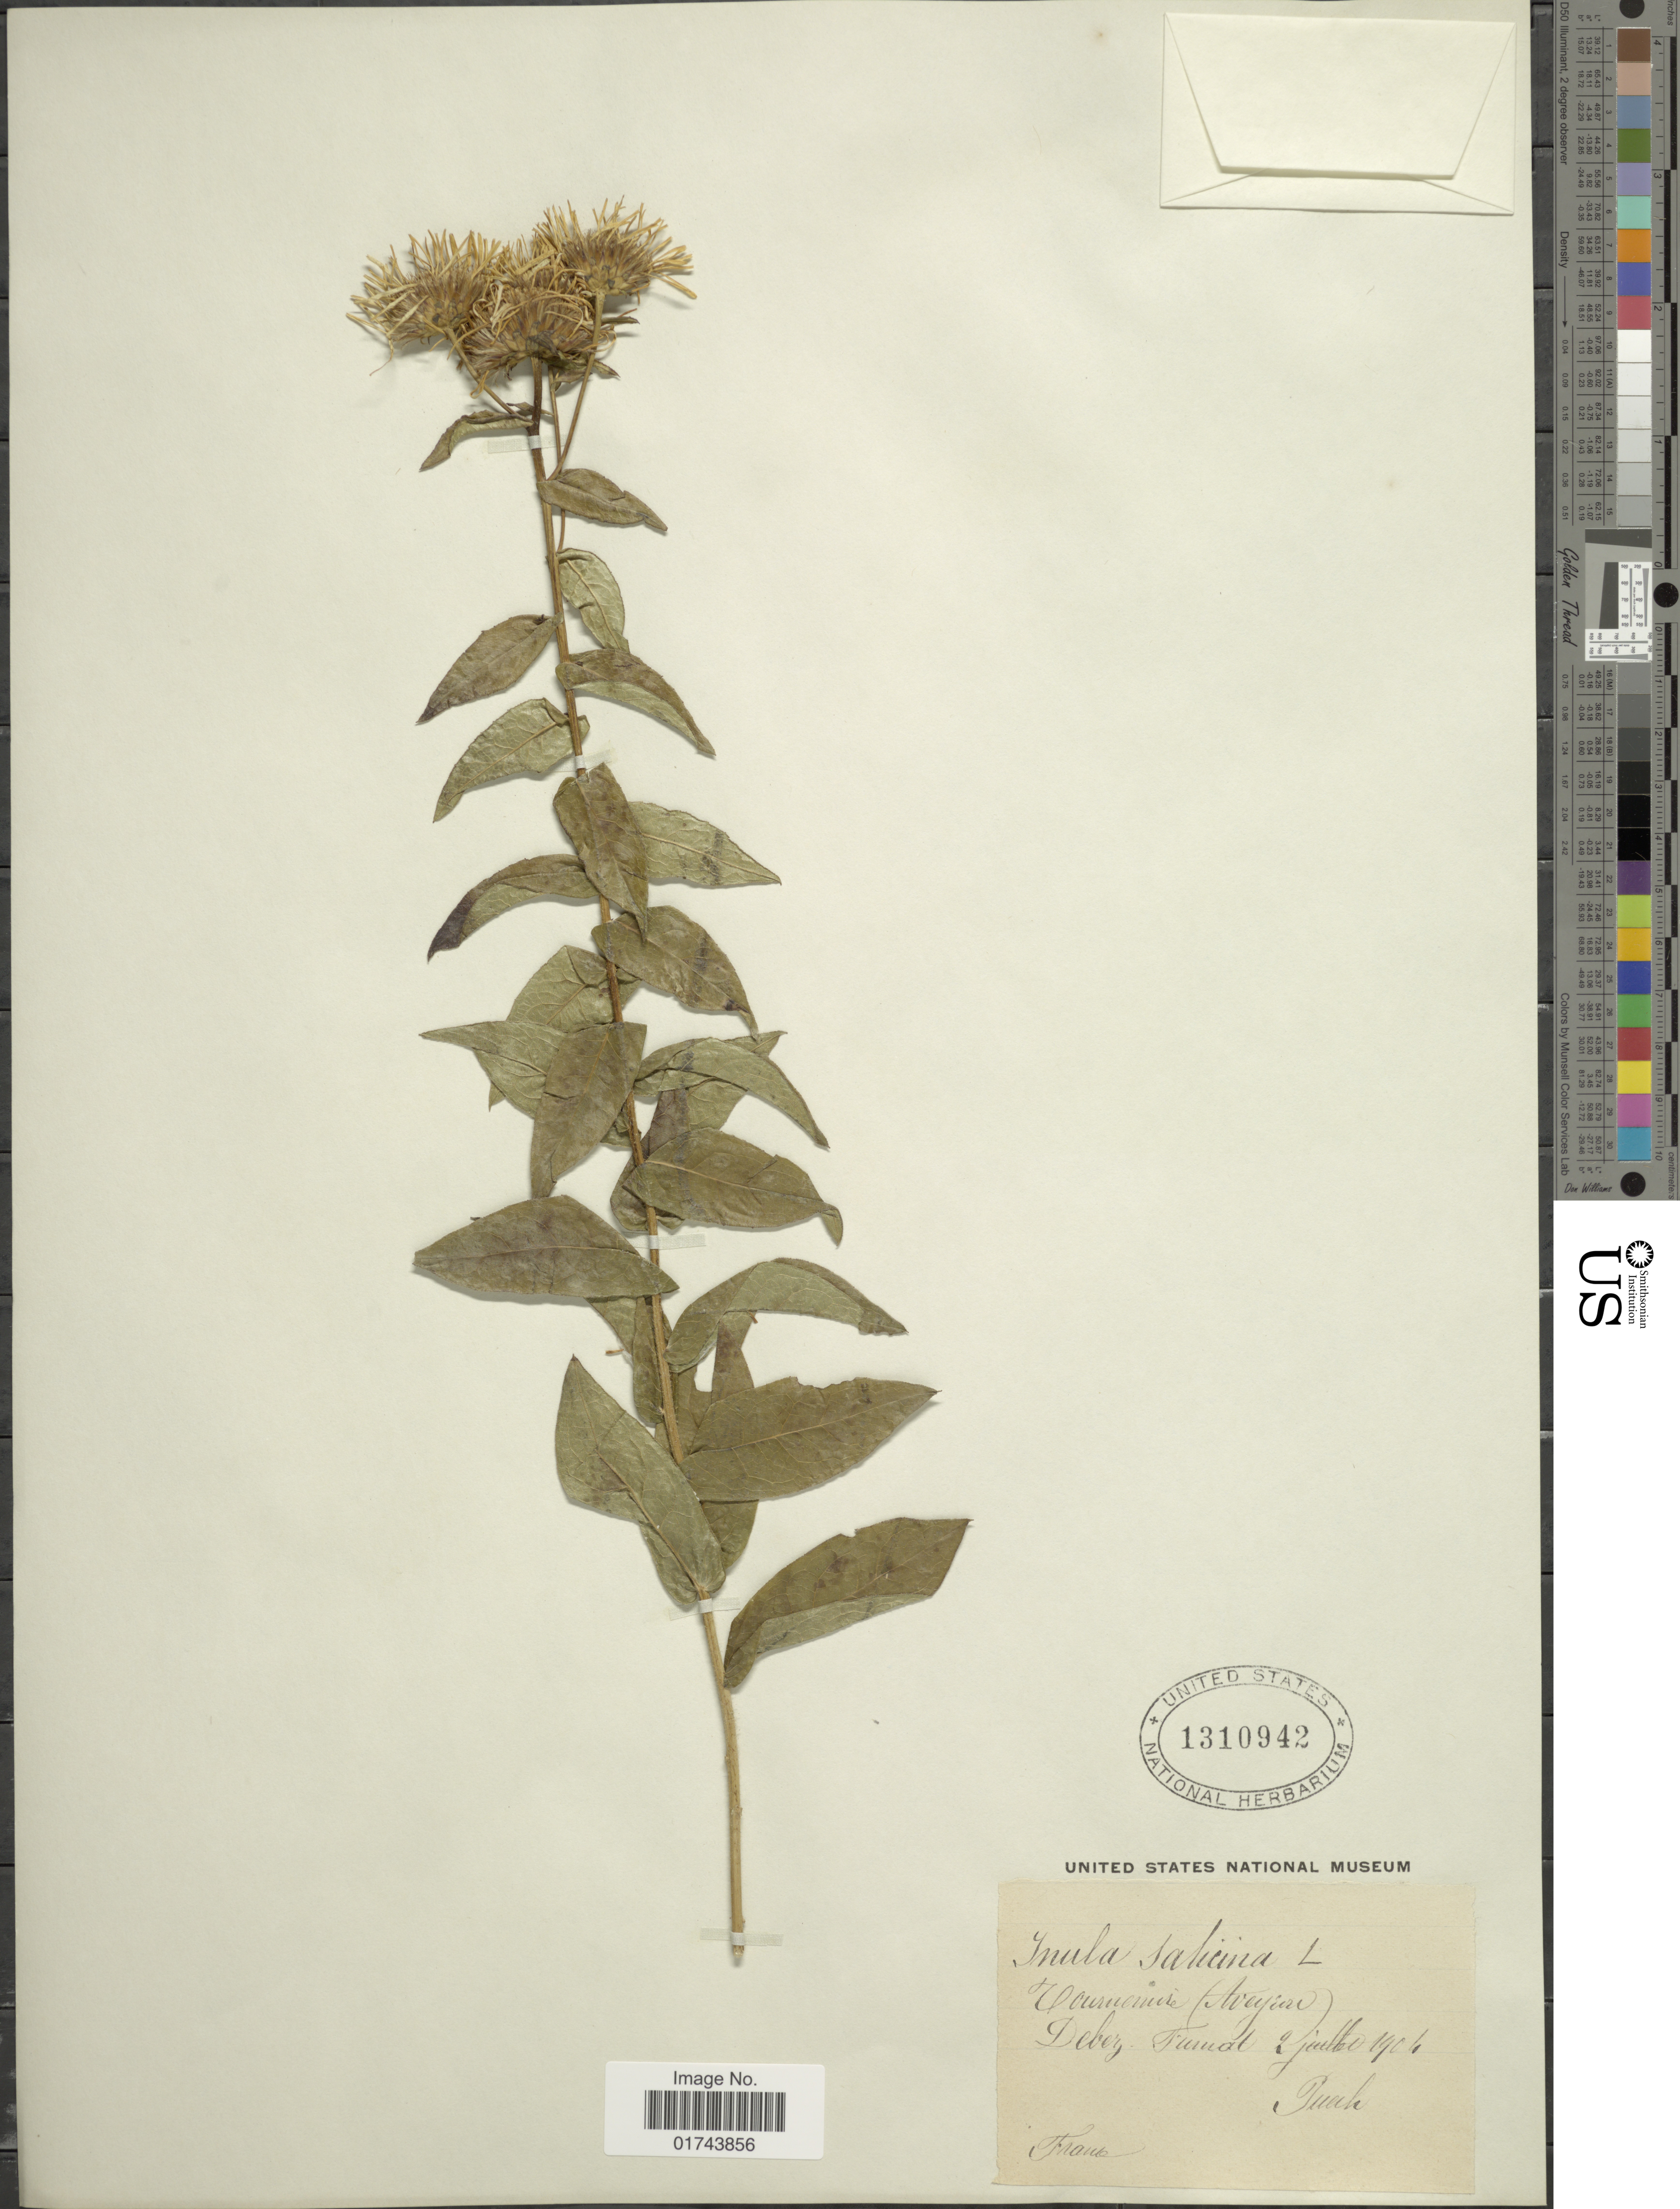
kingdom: Plantae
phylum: Tracheophyta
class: Magnoliopsida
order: Asterales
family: Asteraceae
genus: Inula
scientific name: Inula salicina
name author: L.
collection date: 1906-07-02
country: France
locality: Debery Fuinal [interpreted]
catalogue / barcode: US 1310942